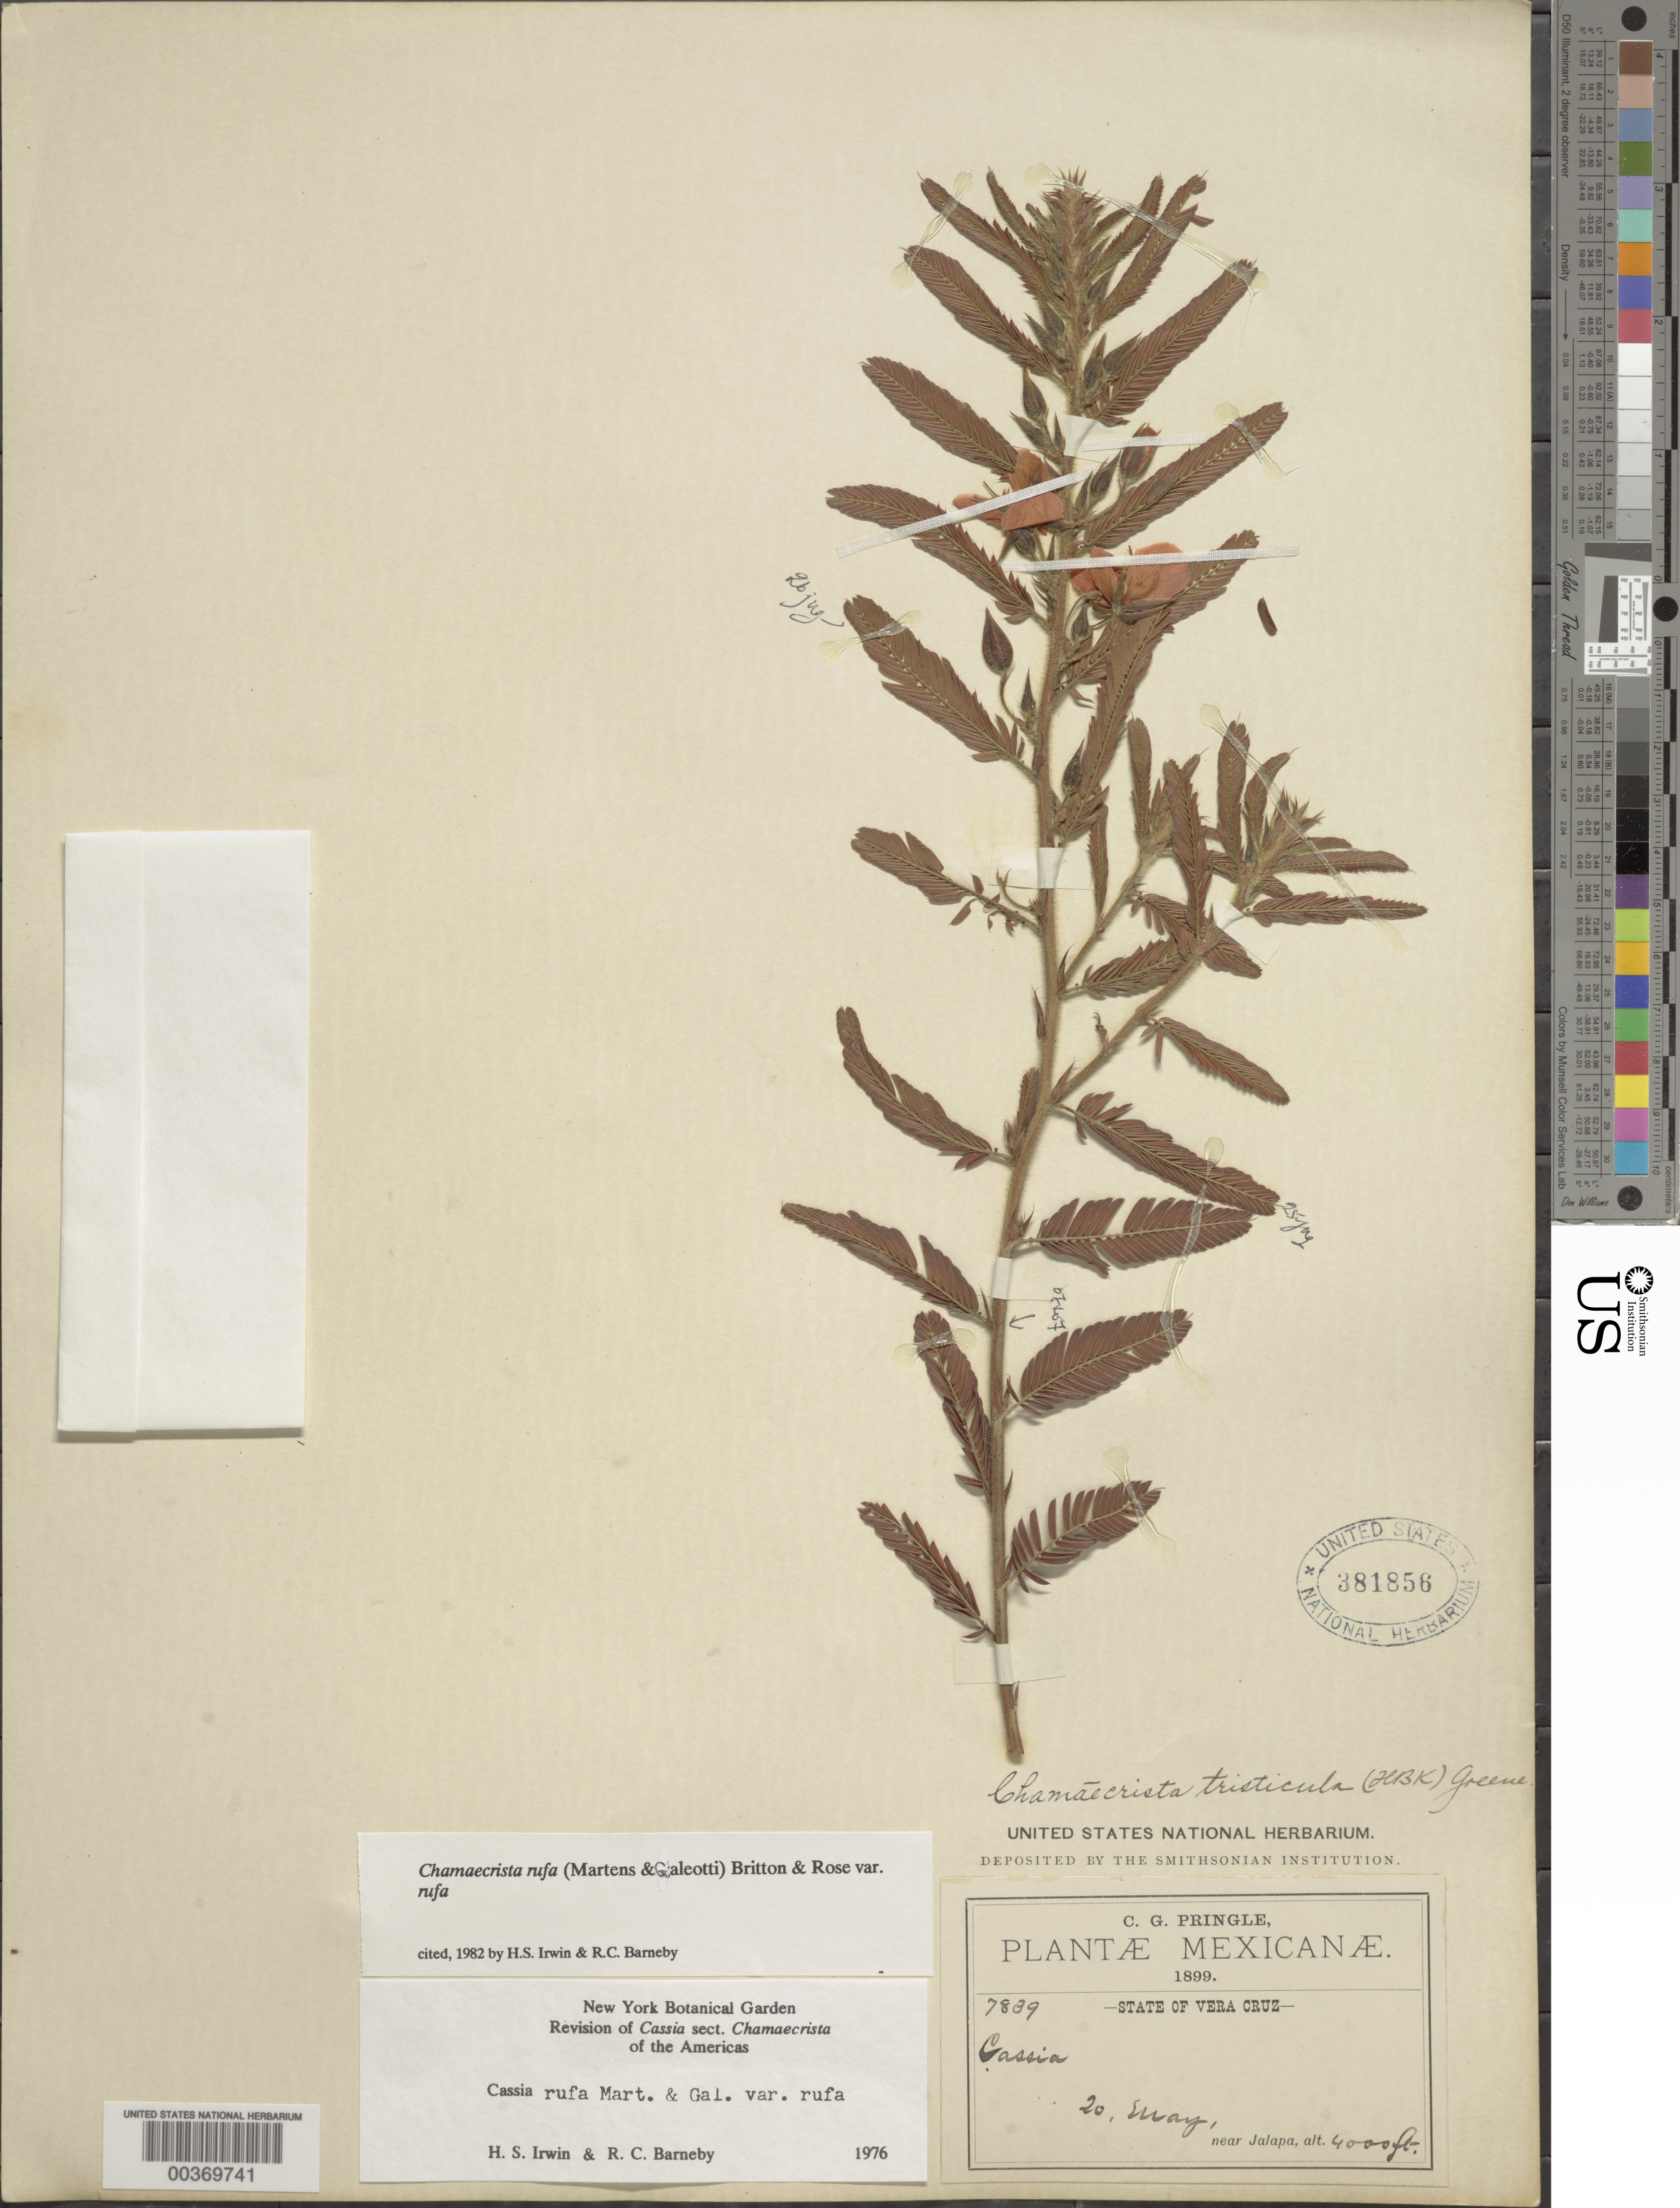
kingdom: Plantae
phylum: Tracheophyta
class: Magnoliopsida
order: Fabales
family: Fabaceae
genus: Chamaecrista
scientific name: Chamaecrista rufa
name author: Britton & Rose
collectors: C. G. Pringle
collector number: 7839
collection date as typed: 20 May 1899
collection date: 1899-05-20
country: Mexico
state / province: Veracruz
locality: Near jalapa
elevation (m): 1219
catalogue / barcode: US 381856